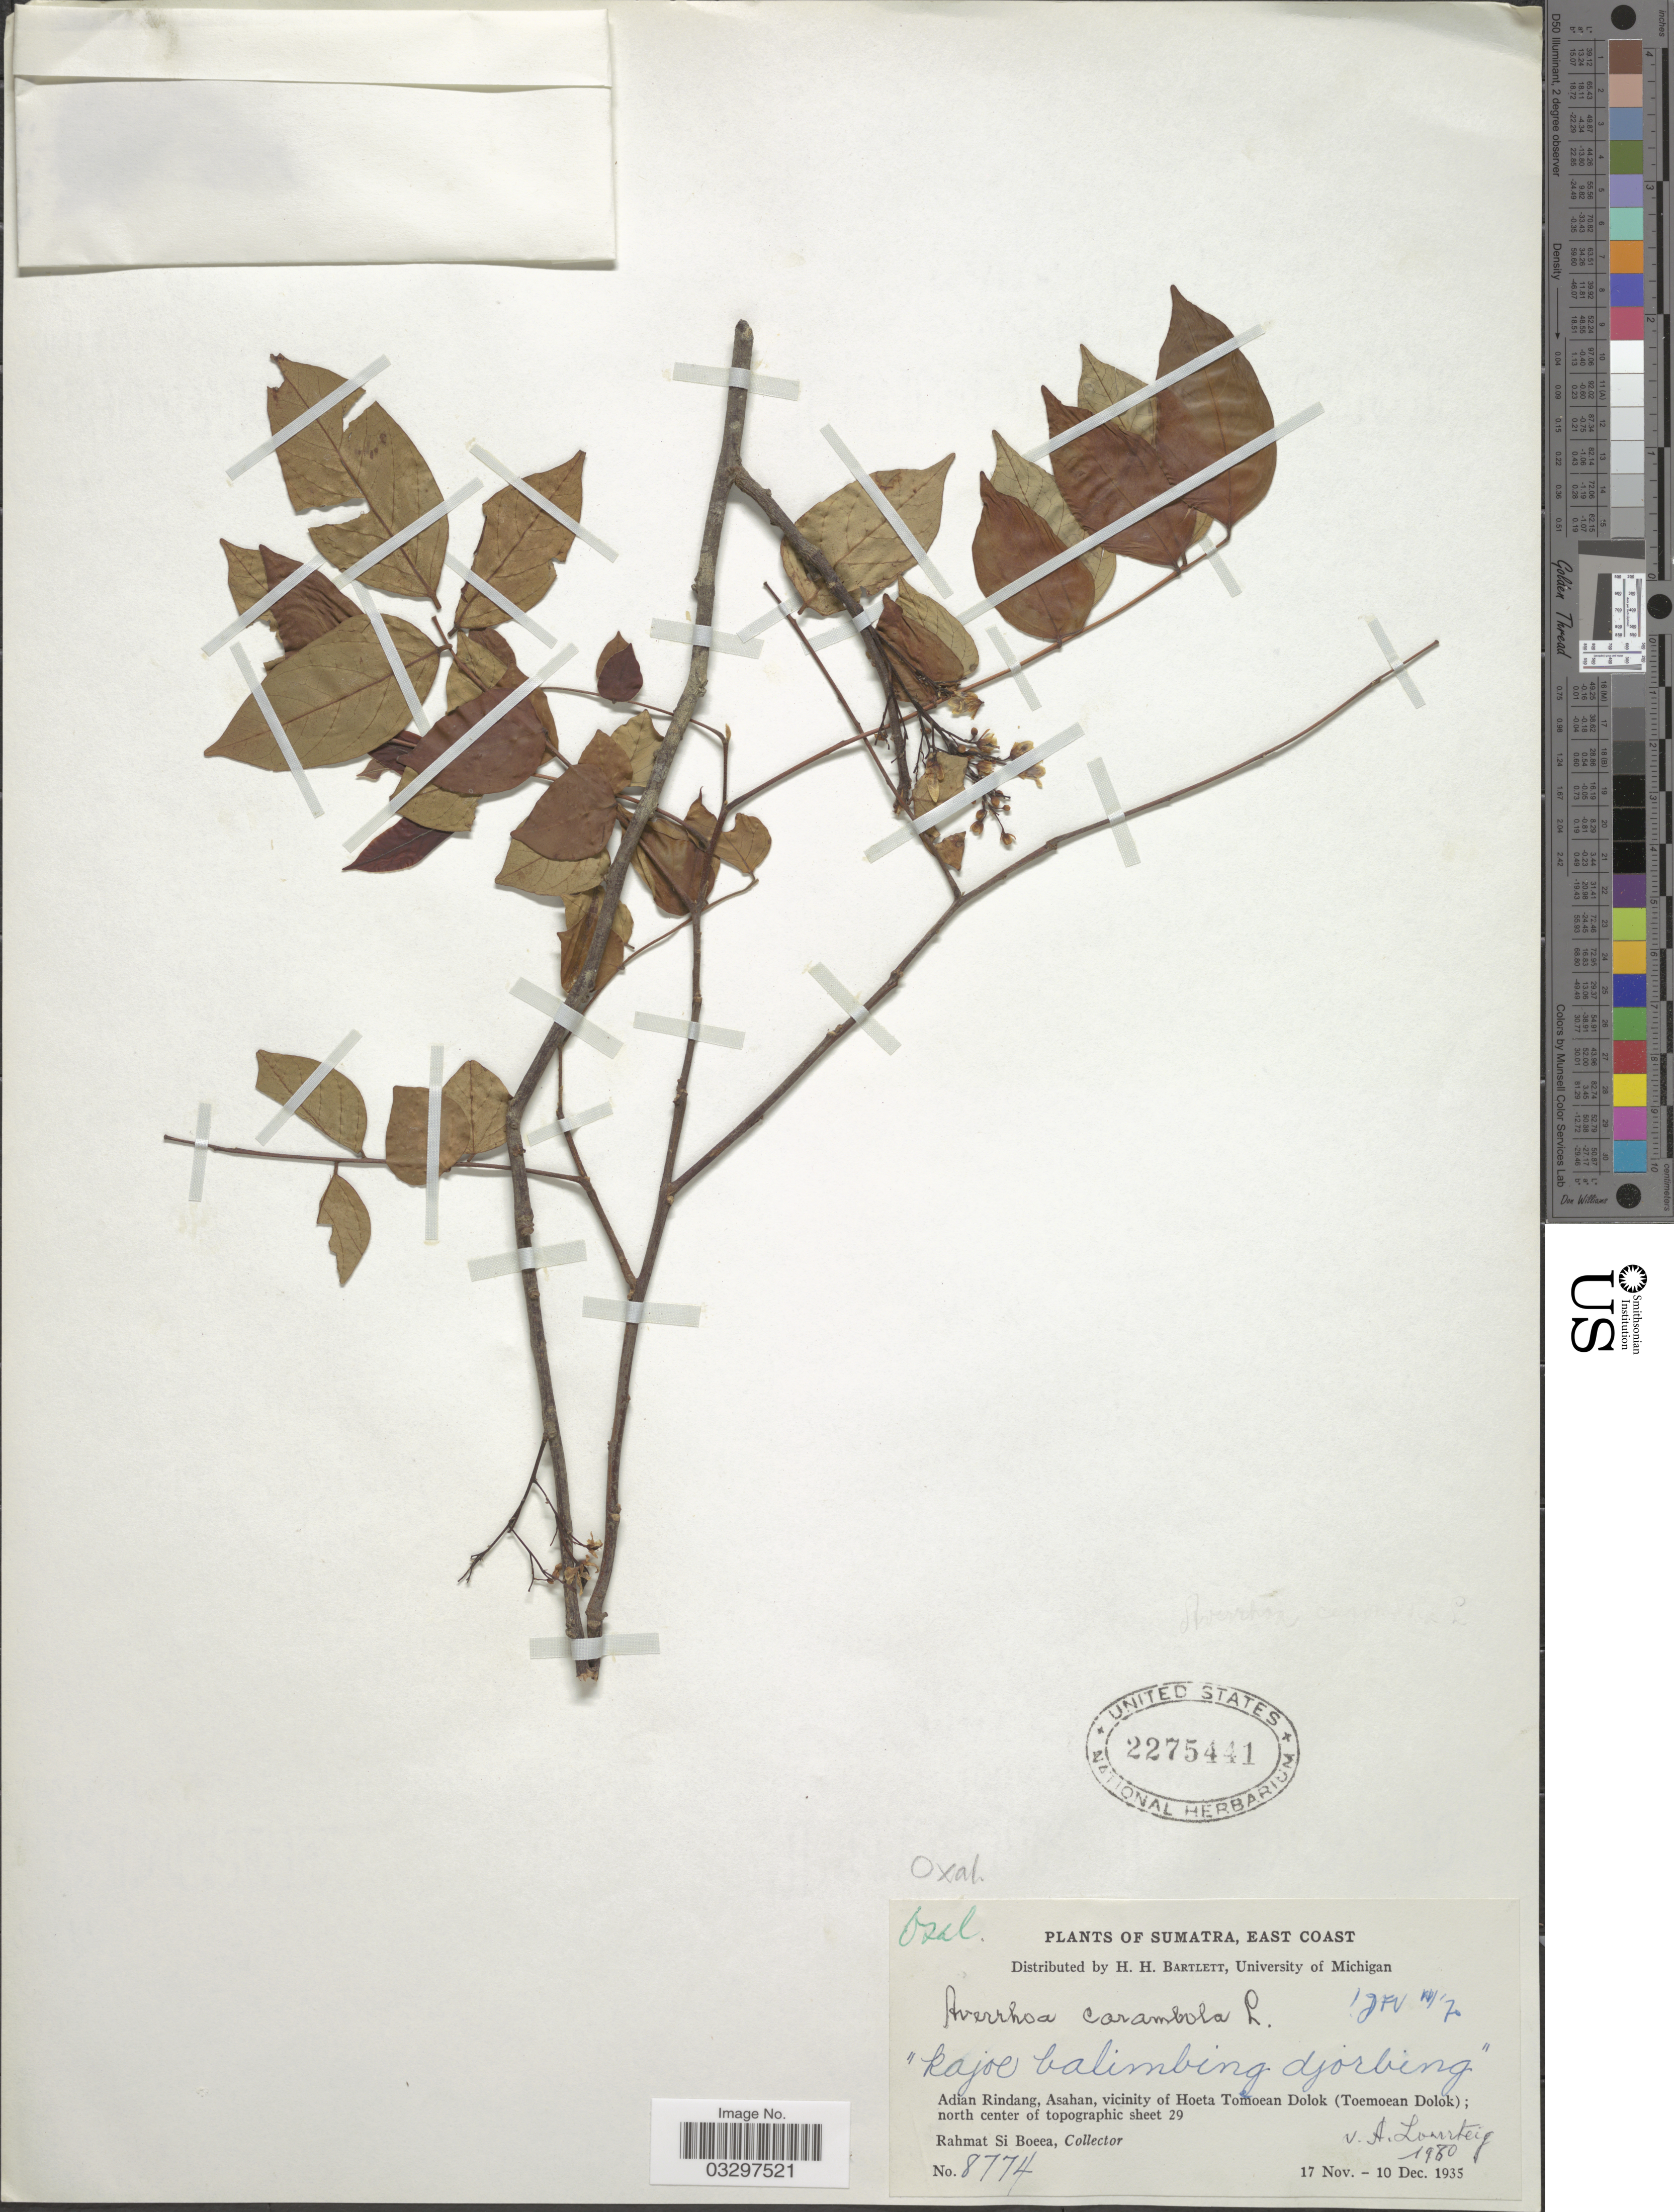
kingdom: Plantae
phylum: Tracheophyta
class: Magnoliopsida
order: Oxalidales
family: Oxalidaceae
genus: Averrhoa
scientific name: Averrhoa carambola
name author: L.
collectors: Rahmat Si Boeea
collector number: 8774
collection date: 1935-11-17/1935-12-10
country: Indonesia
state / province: Sumatra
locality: East Coast. Adian Rindang, Asahan, vicinity of Hoeta Tomoean Dolok (Toemoean Dolok); north center of topographic sheet 29.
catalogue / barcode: US 2275441